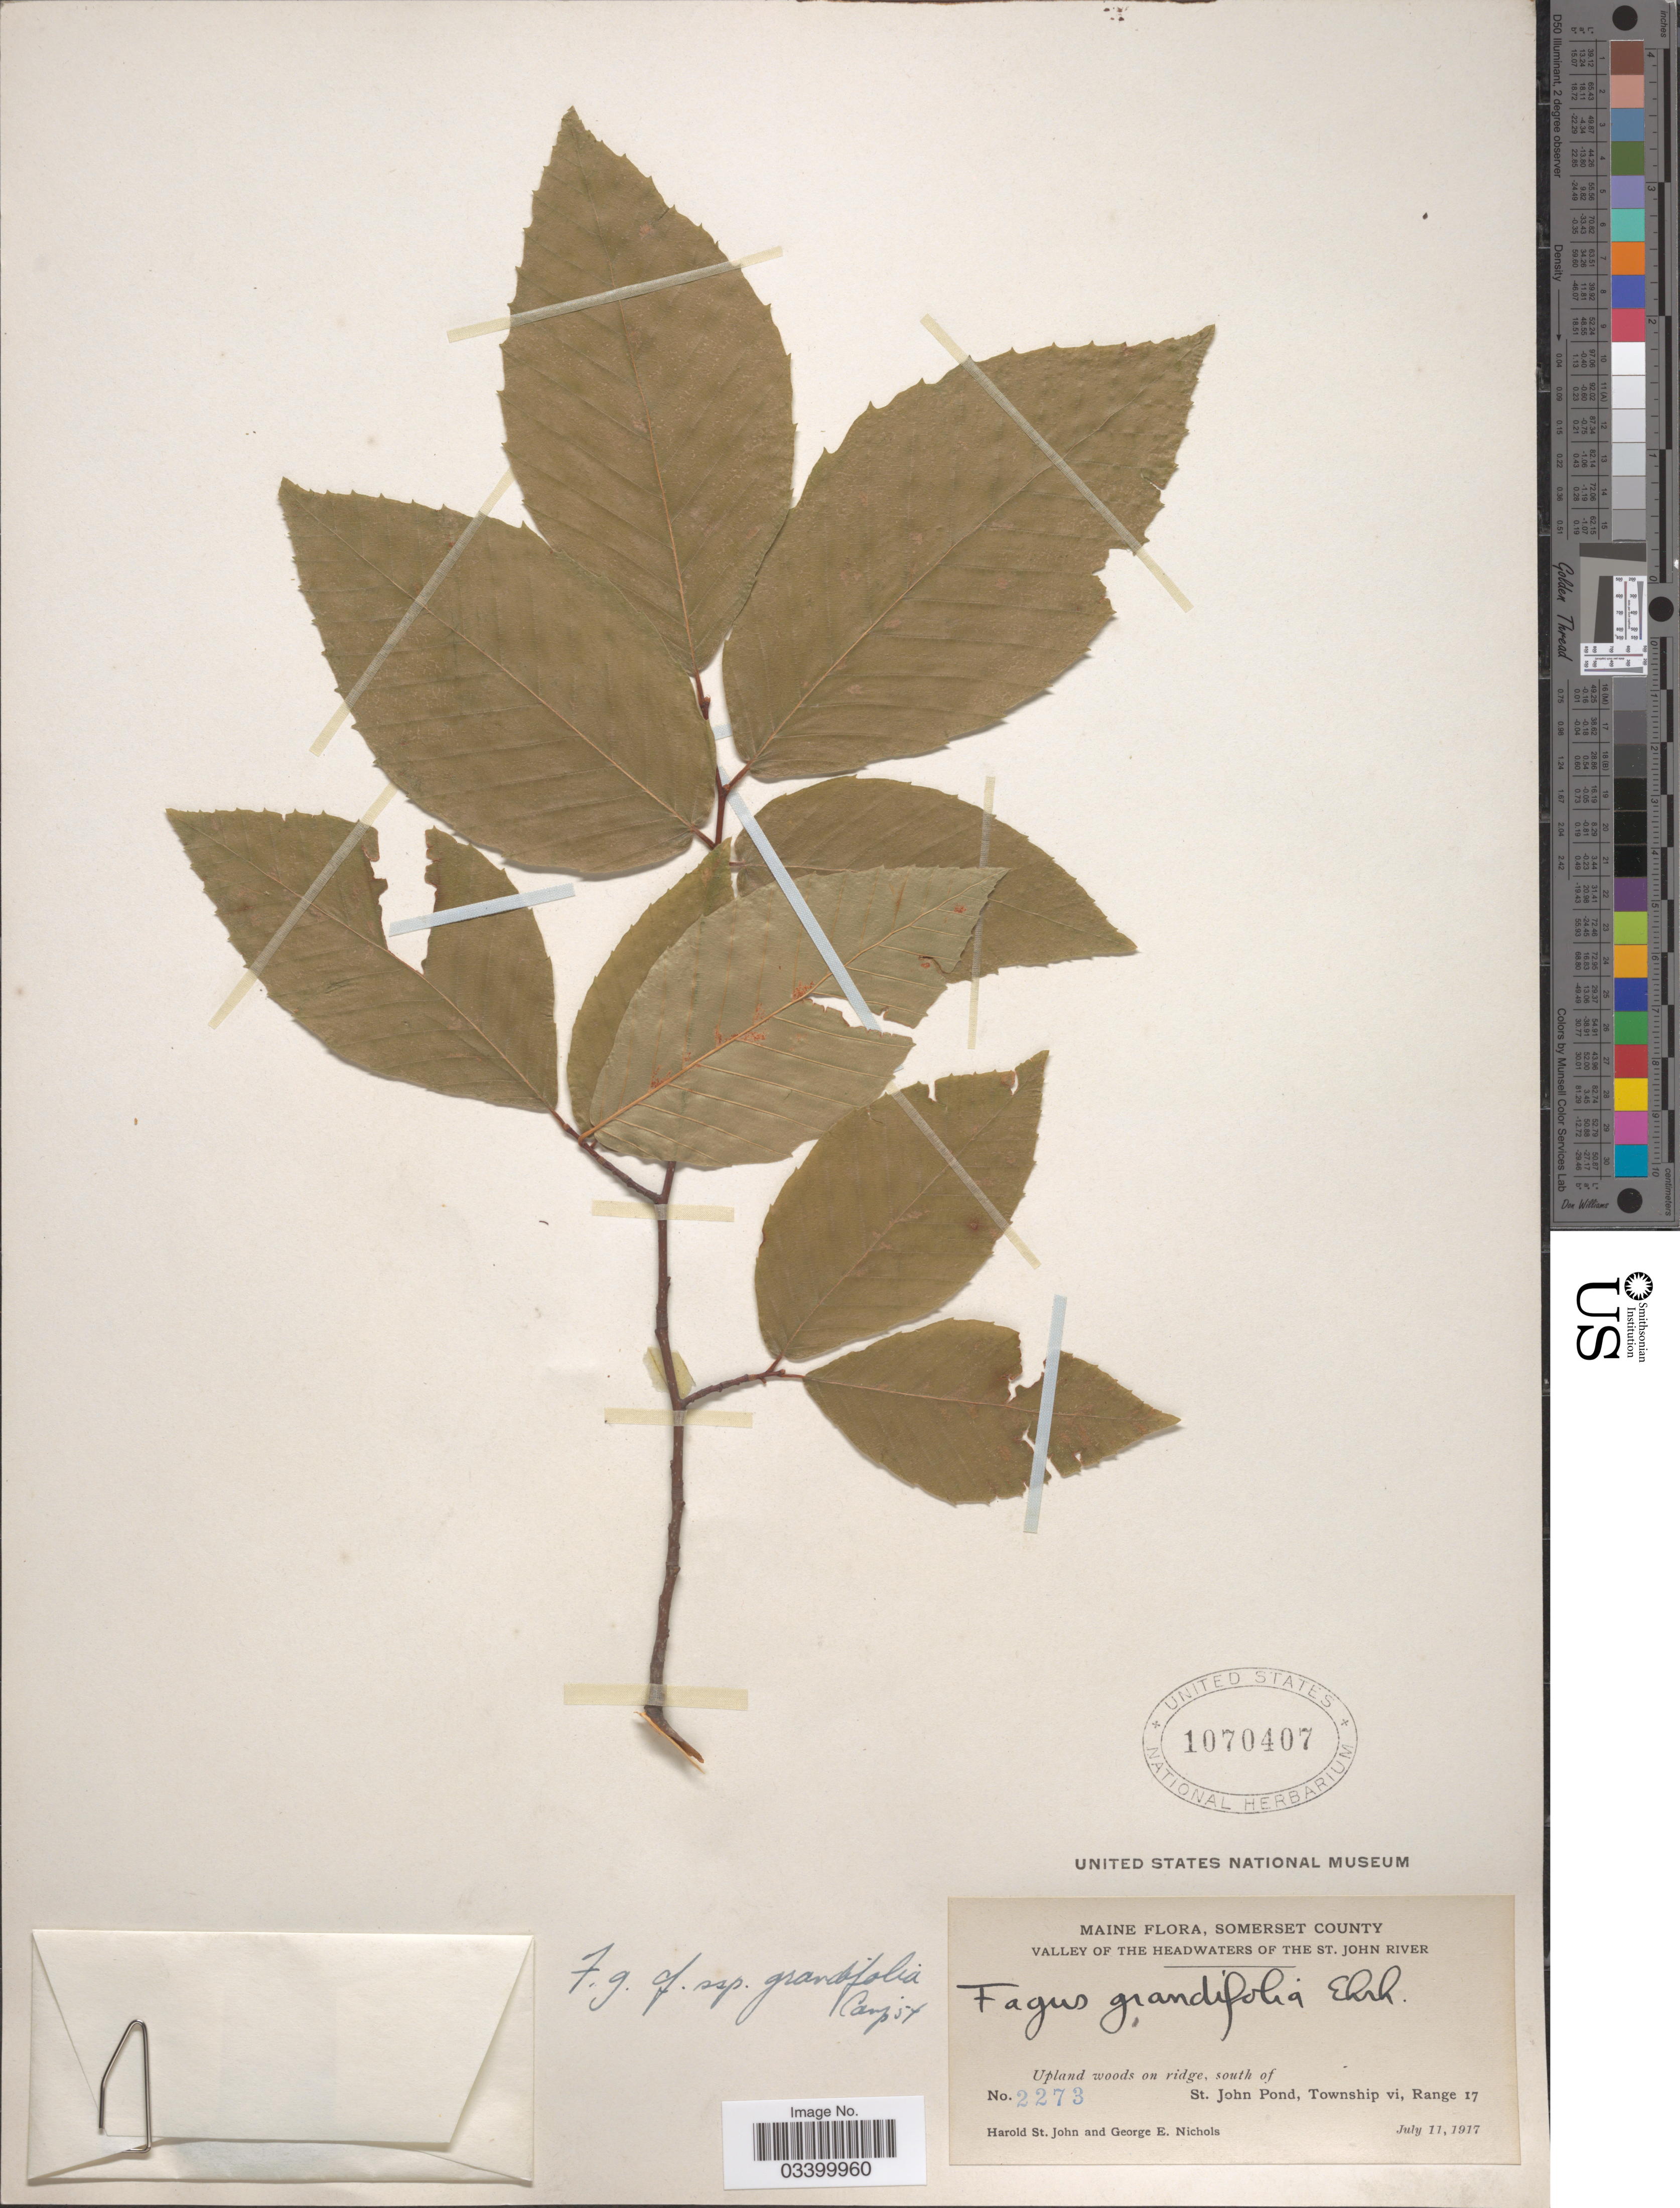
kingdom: Plantae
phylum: Tracheophyta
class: Magnoliopsida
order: Fagales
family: Fagaceae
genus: Fagus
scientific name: Fagus grandifolia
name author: Ehrh.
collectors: H. St. John & G. E. Nichols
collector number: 2273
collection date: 1917-07-11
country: United States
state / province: Maine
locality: Somerset County. Valley of the Headwaters of the St. John River. Upland woods on ridge, south of St. John Pond, Township vi, Range 17.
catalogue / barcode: US 1070407